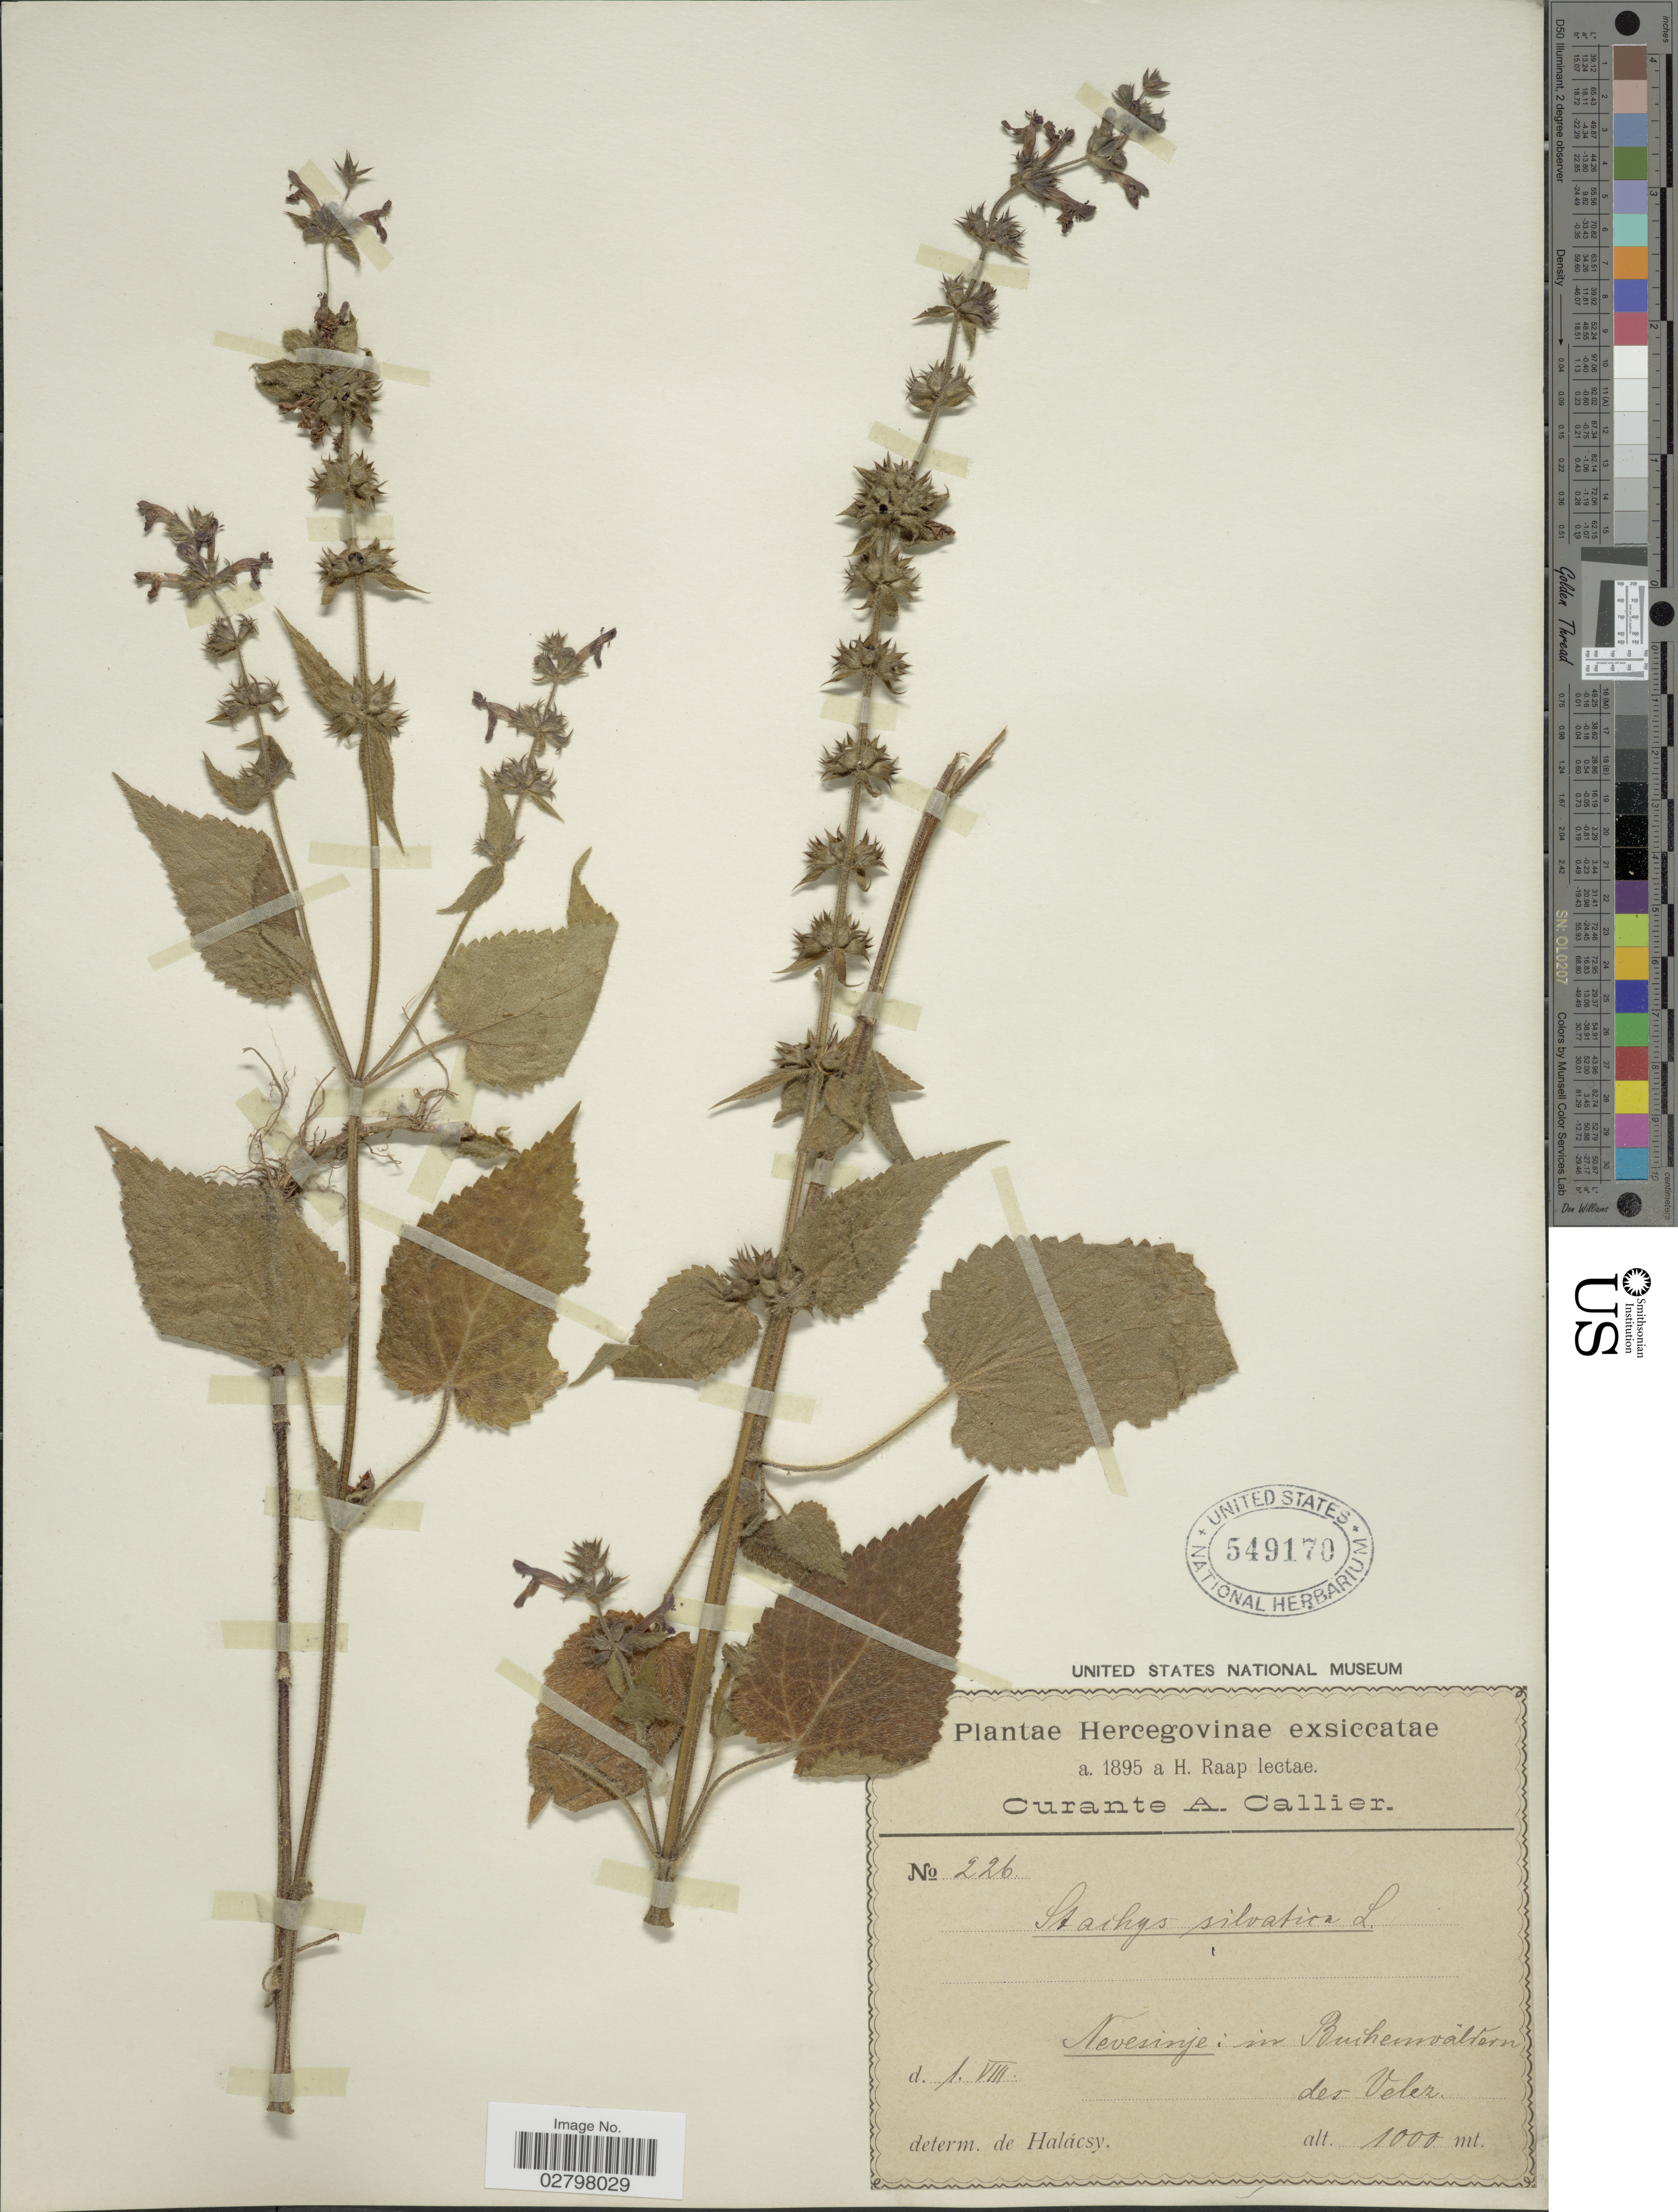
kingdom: Plantae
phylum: Tracheophyta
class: Magnoliopsida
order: Lamiales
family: Lamiaceae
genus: Stachys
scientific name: Stachys sylvatica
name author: L.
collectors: H. Raap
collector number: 226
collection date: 1895-08-01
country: Bosnia and Herzegovina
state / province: Srpska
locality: Hercegovinae, Nevesinje: in Buchenwalden der Velez.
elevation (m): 1000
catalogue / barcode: US 549170